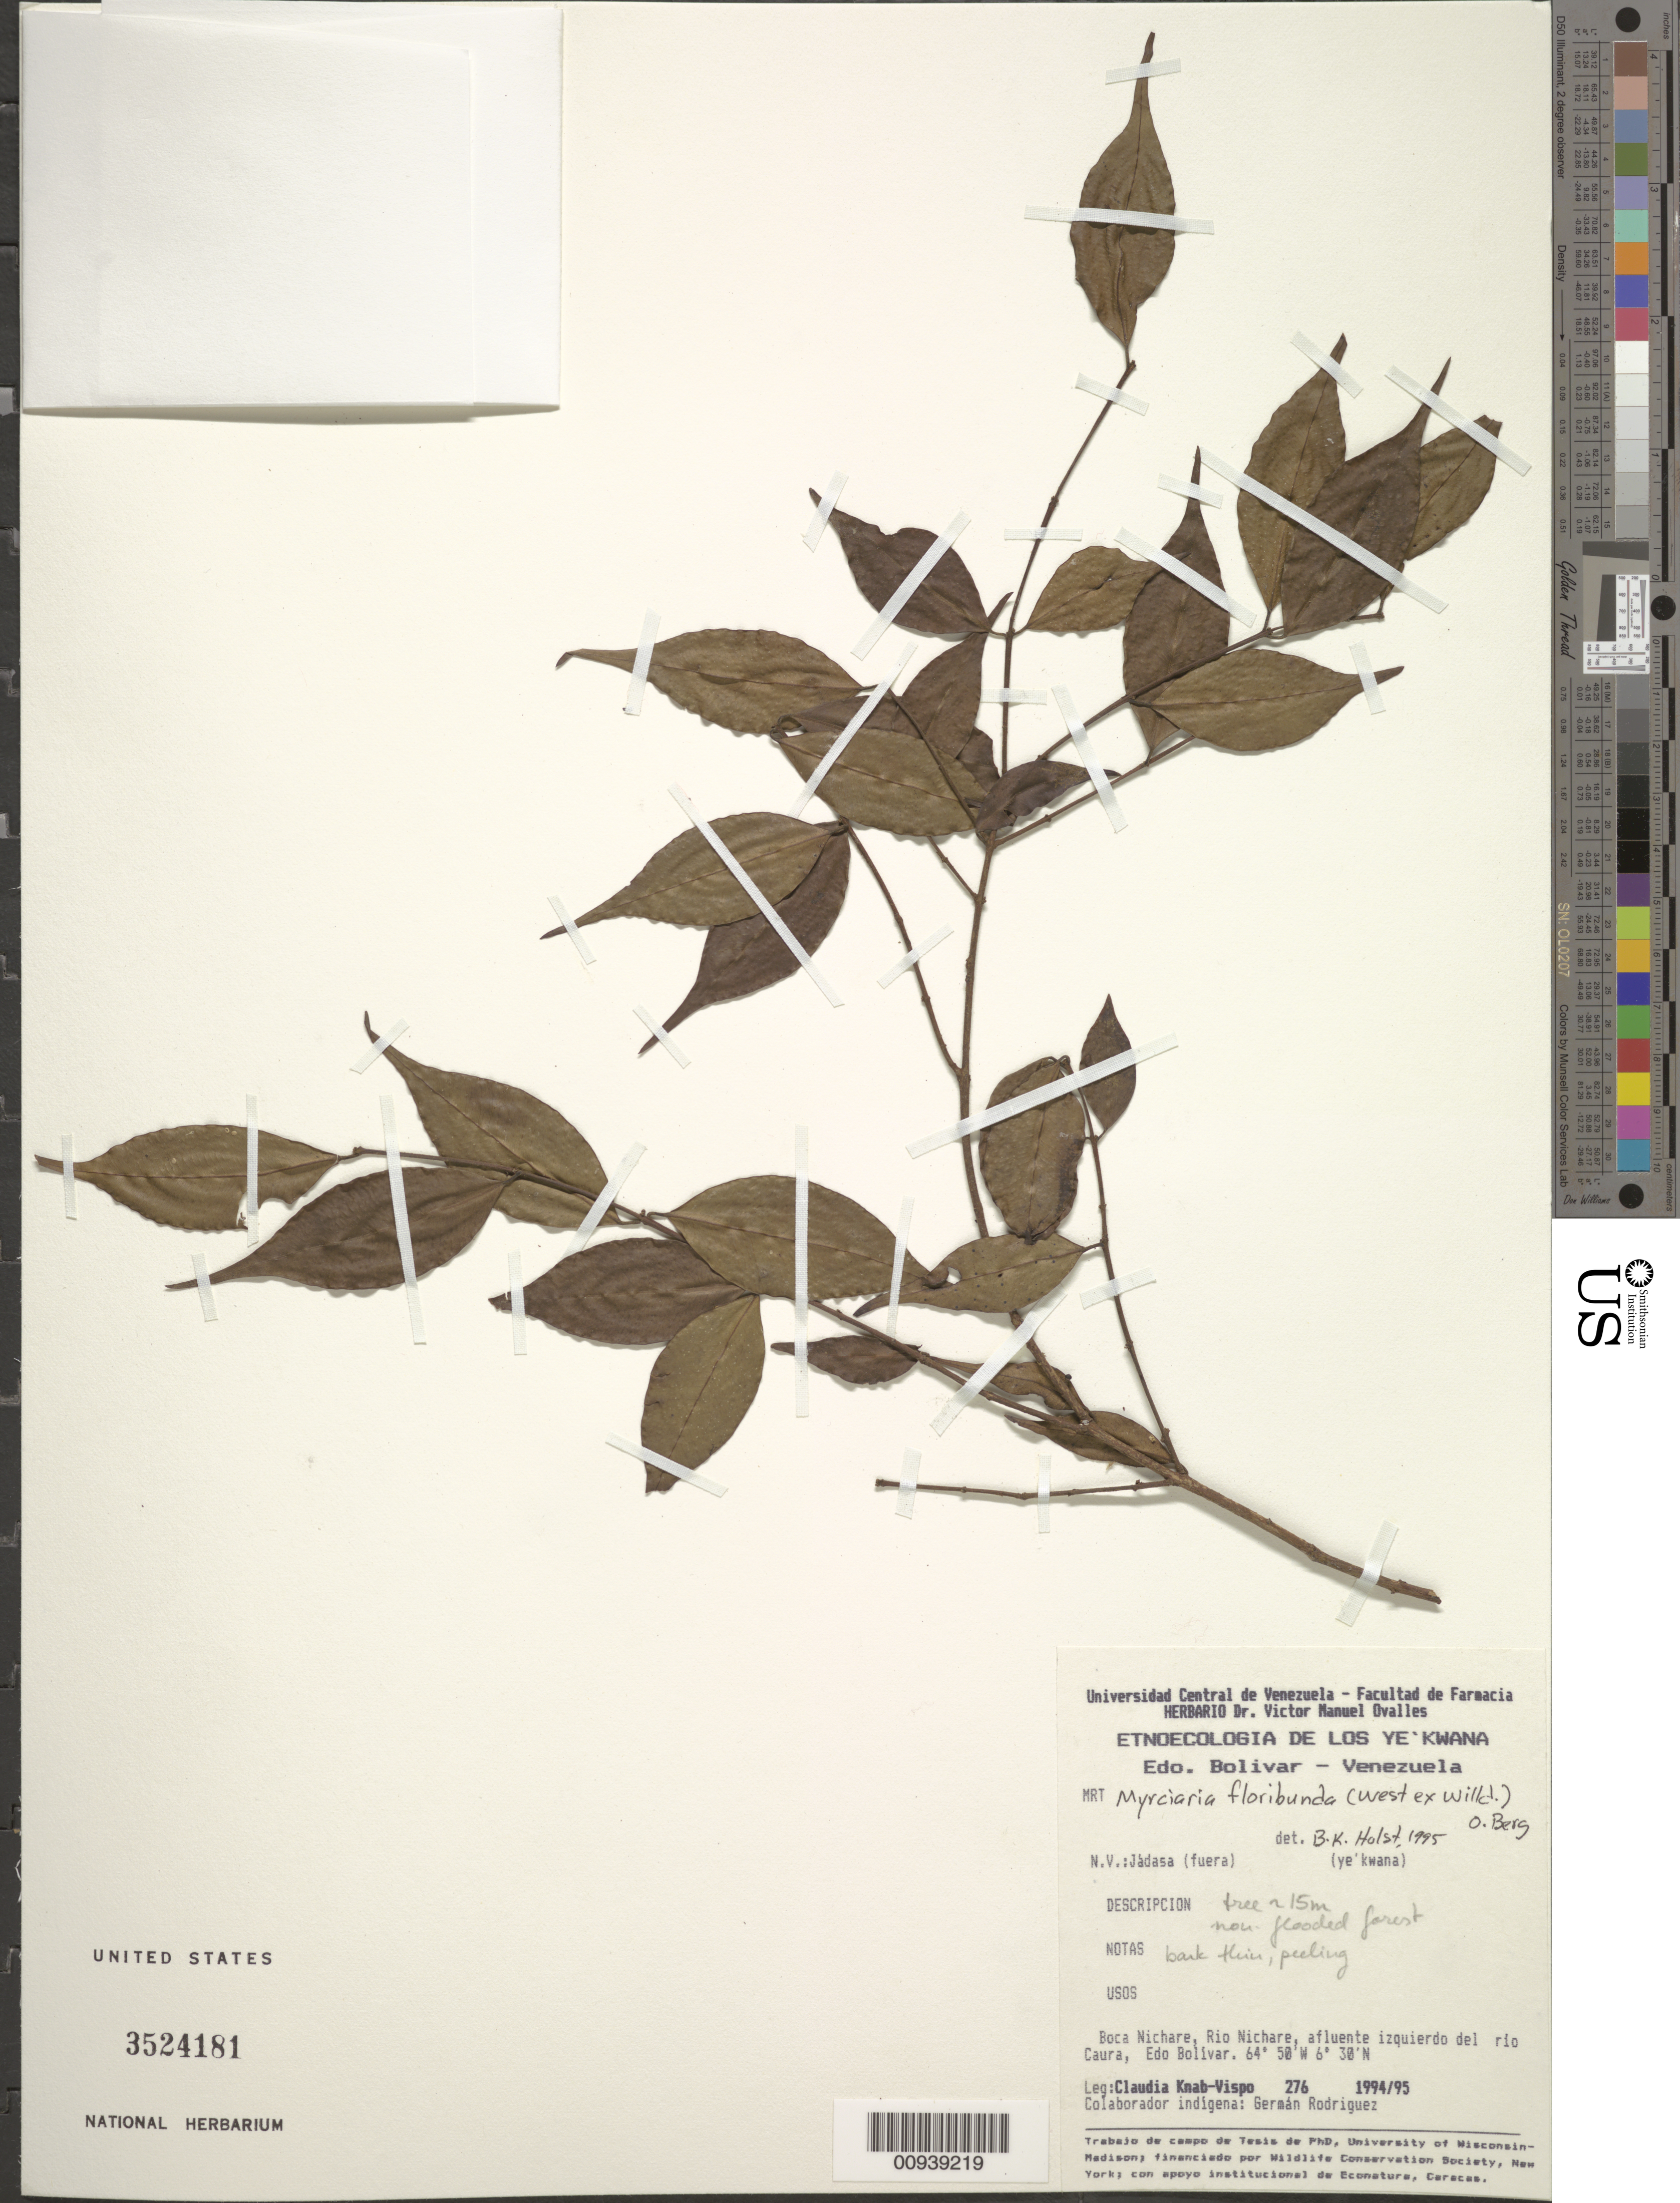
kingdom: Plantae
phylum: Tracheophyta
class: Magnoliopsida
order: Myrtales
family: Myrtaceae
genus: Myrciaria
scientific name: Myrciaria floribunda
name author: (H. West ex Willd.) O. Berg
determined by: Holst, Bruce K.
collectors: C. Knab-Vispo & G. Rodriguez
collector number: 276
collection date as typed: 1994 to 1995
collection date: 1994/1995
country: Venezuela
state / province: Bolívar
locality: Boca Nichare, Rio Nichare, afluente izquierdo del rio Caura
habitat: Non-flooded forest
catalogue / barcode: US 3524181